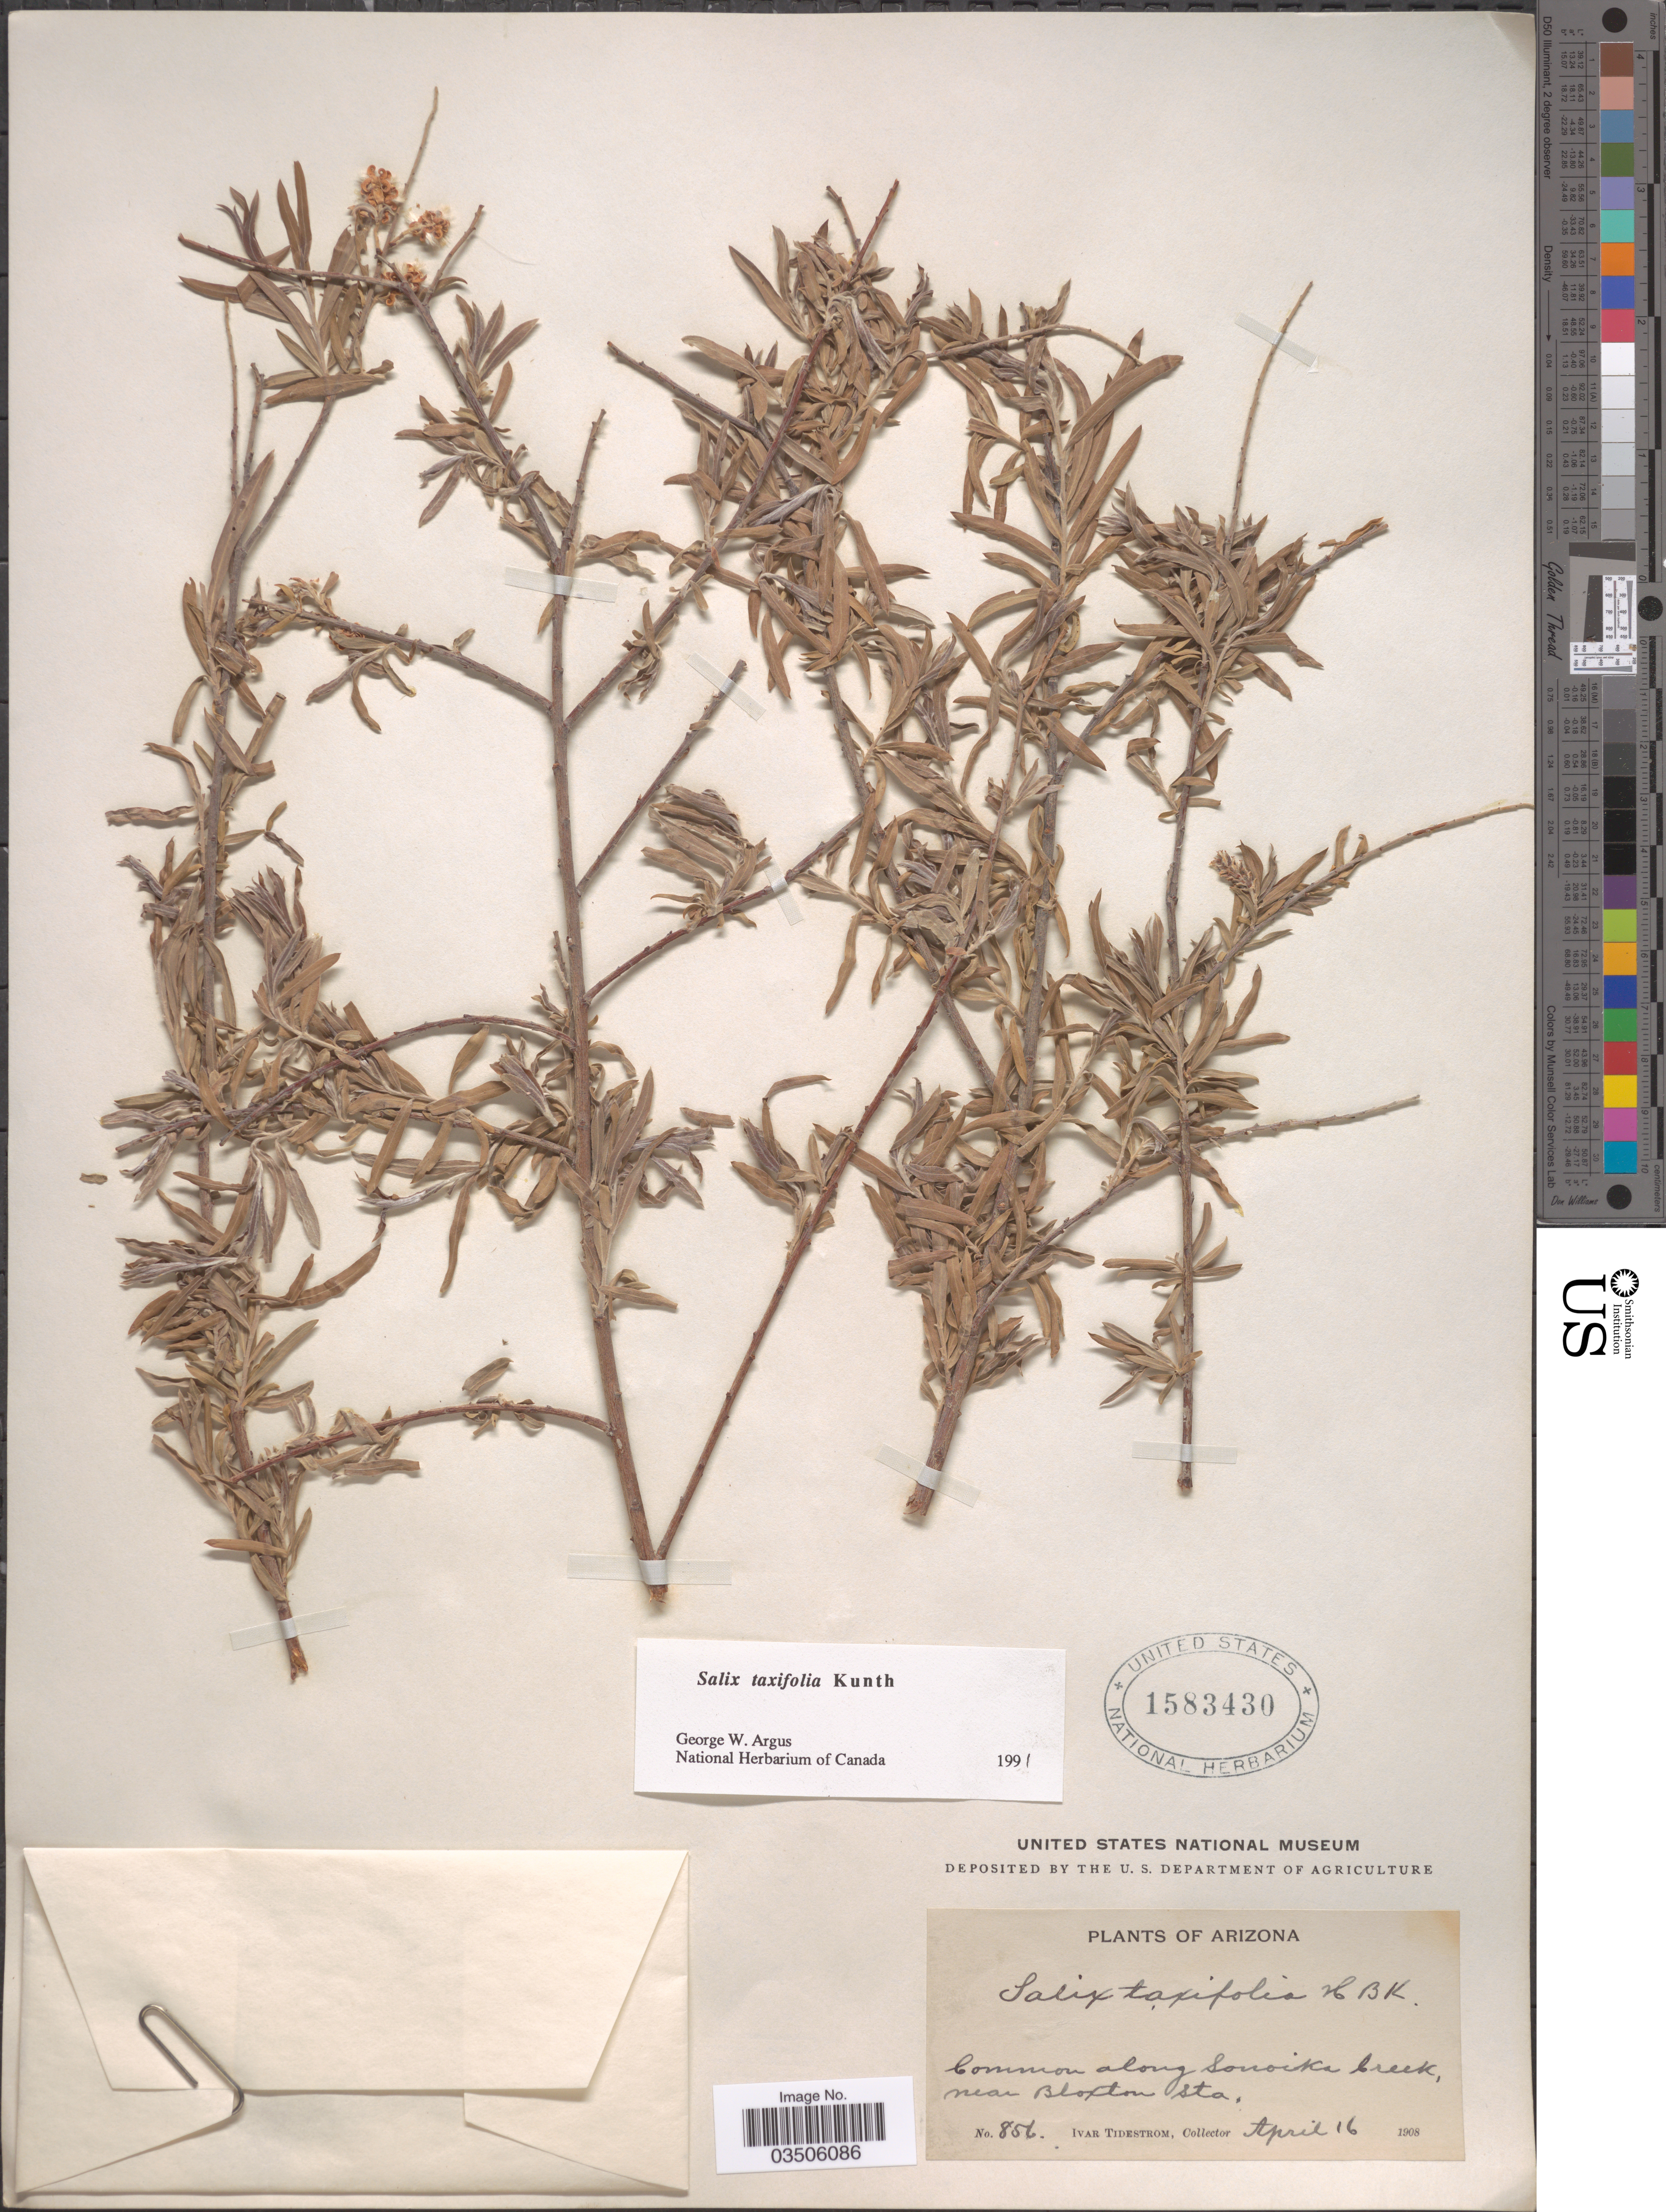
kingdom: Plantae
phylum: Tracheophyta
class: Magnoliopsida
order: Malpighiales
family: Salicaceae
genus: Salix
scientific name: Salix taxifolia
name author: Kunth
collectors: I. F. Tidestrom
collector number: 856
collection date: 1908-04-16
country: United States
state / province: Arizona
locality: Common along Sonoita Creek, near Bloxton Sta.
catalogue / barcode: US 1583430